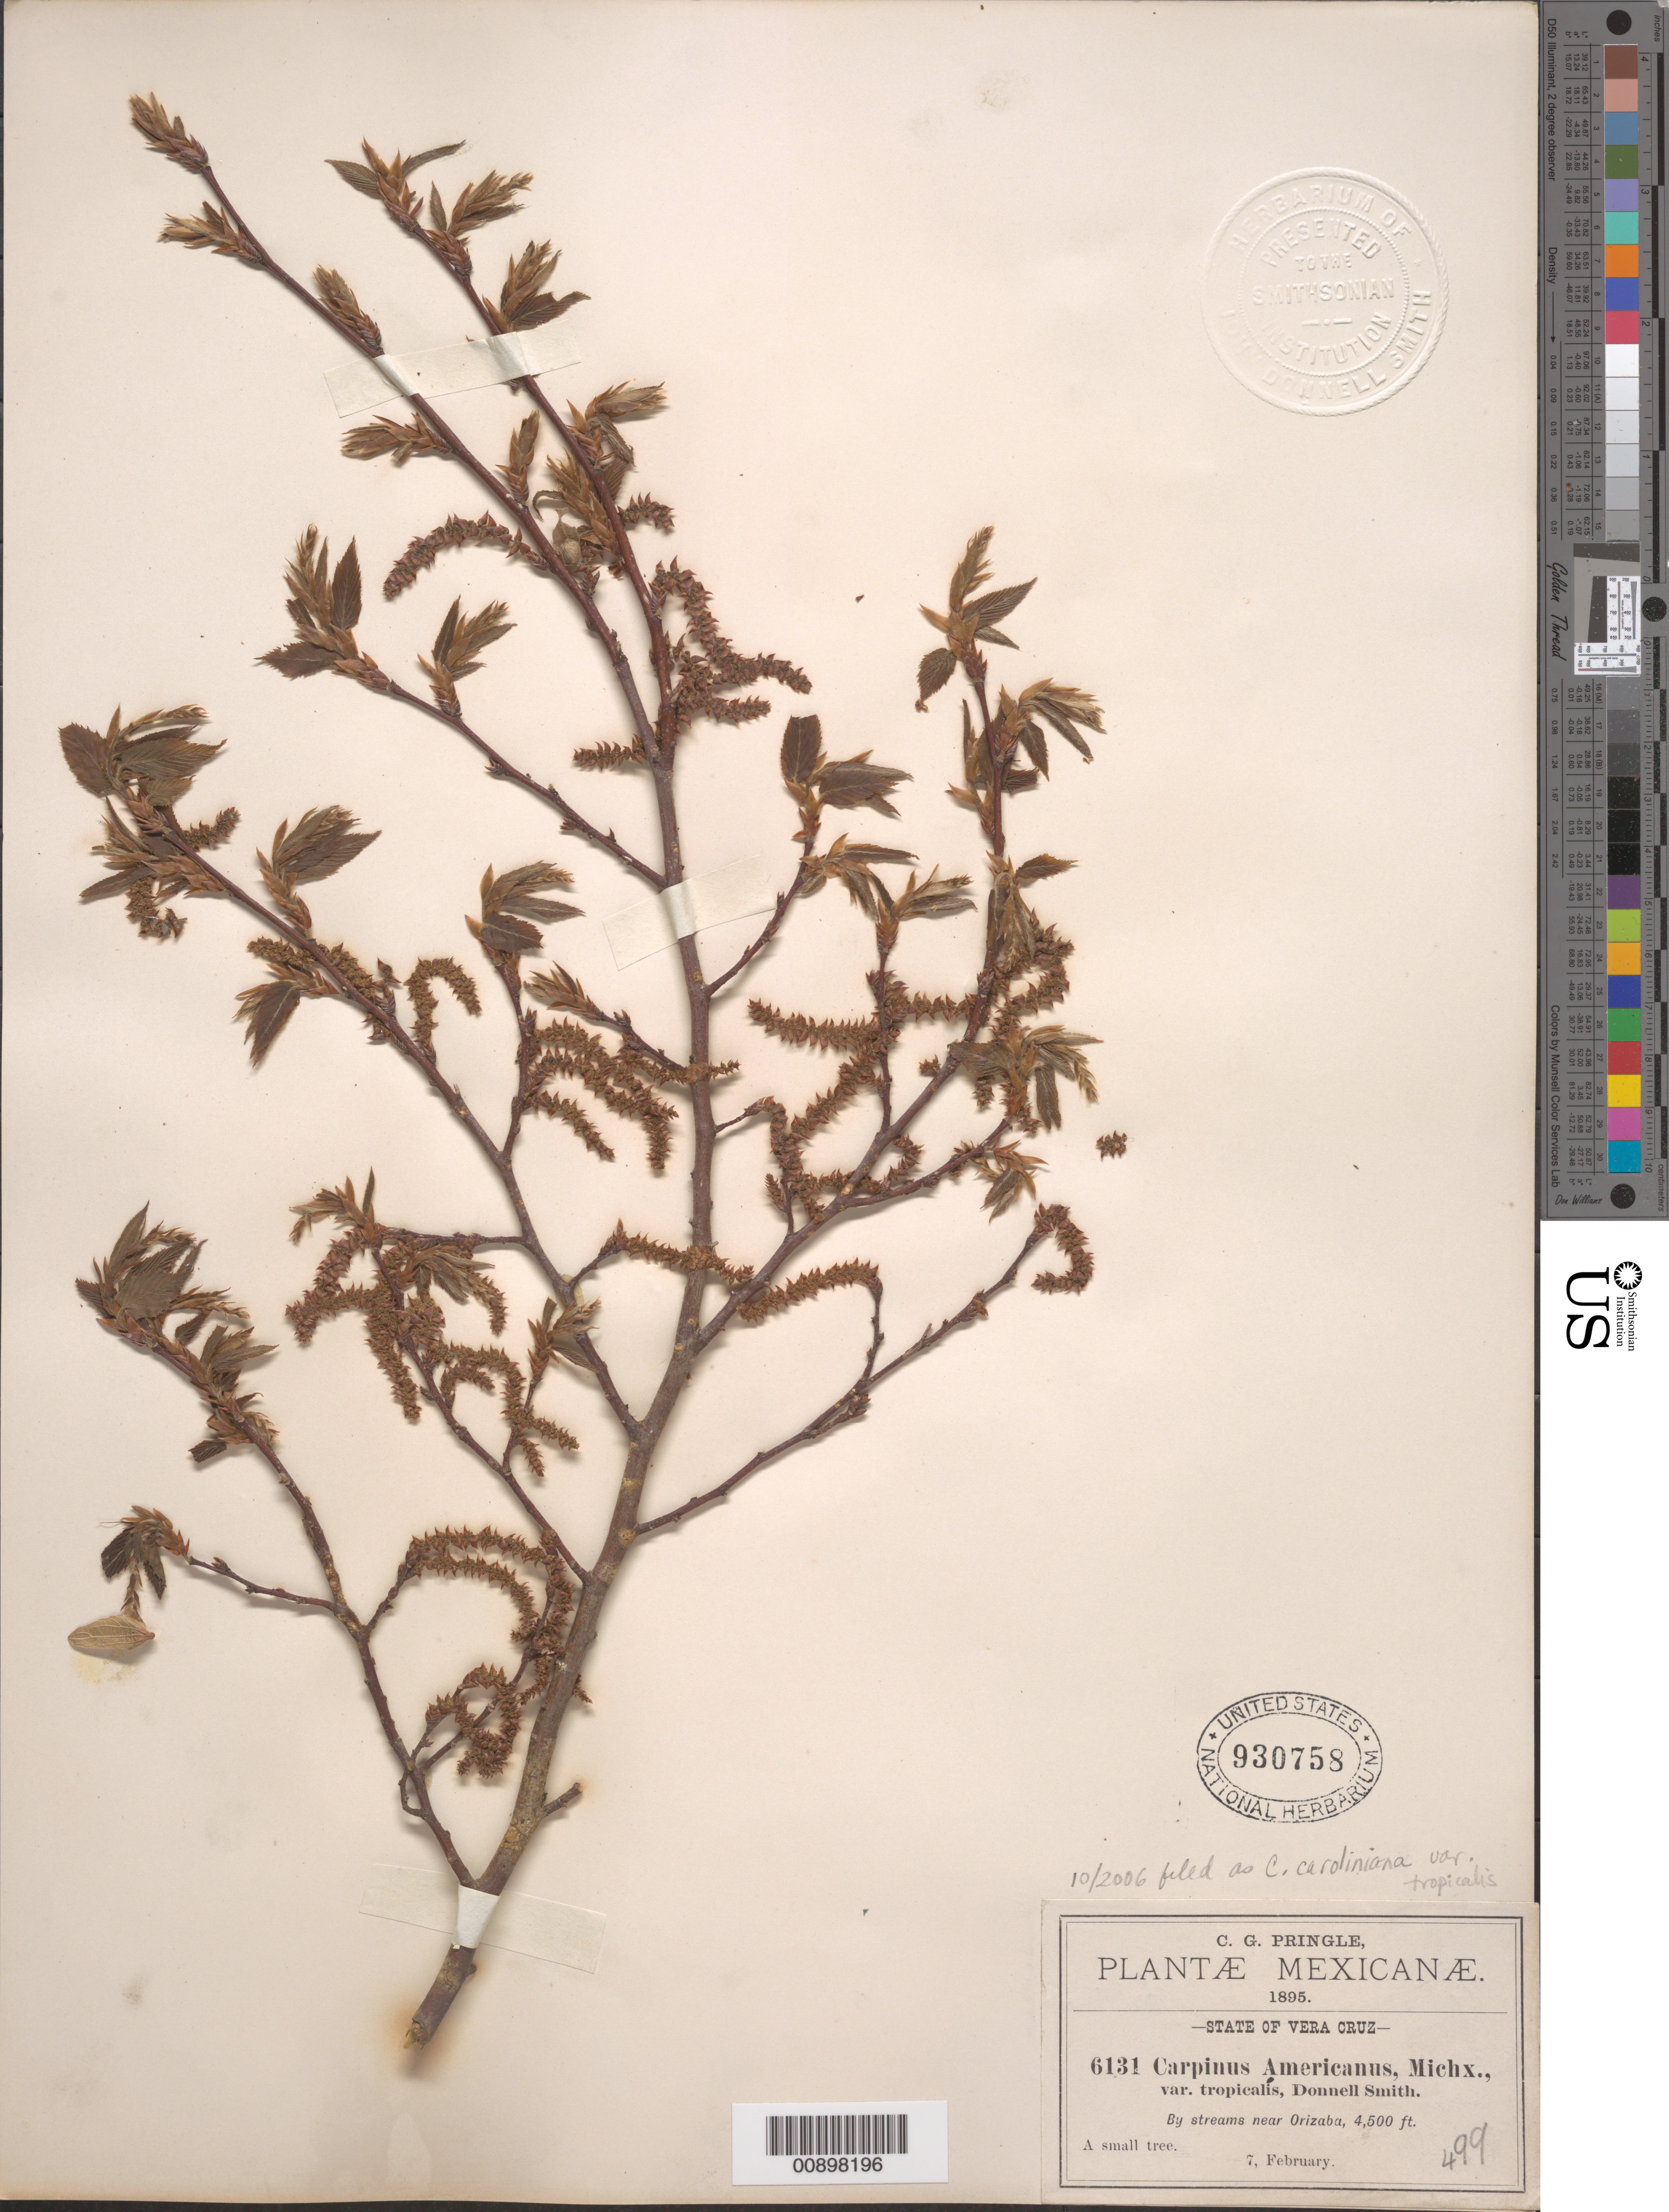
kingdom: Plantae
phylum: Tracheophyta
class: Magnoliopsida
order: Fagales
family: Betulaceae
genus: Carpinus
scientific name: Carpinus caroliniana var. tropicalis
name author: (Donn. Sm.) Standl.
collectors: C. G. Pringle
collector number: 6131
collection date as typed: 07 Feb 1895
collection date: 1895-02-07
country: Mexico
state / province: Veracruz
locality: Near Orizaba, Veracruz.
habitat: By streams.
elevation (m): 1372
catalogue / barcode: US 930758